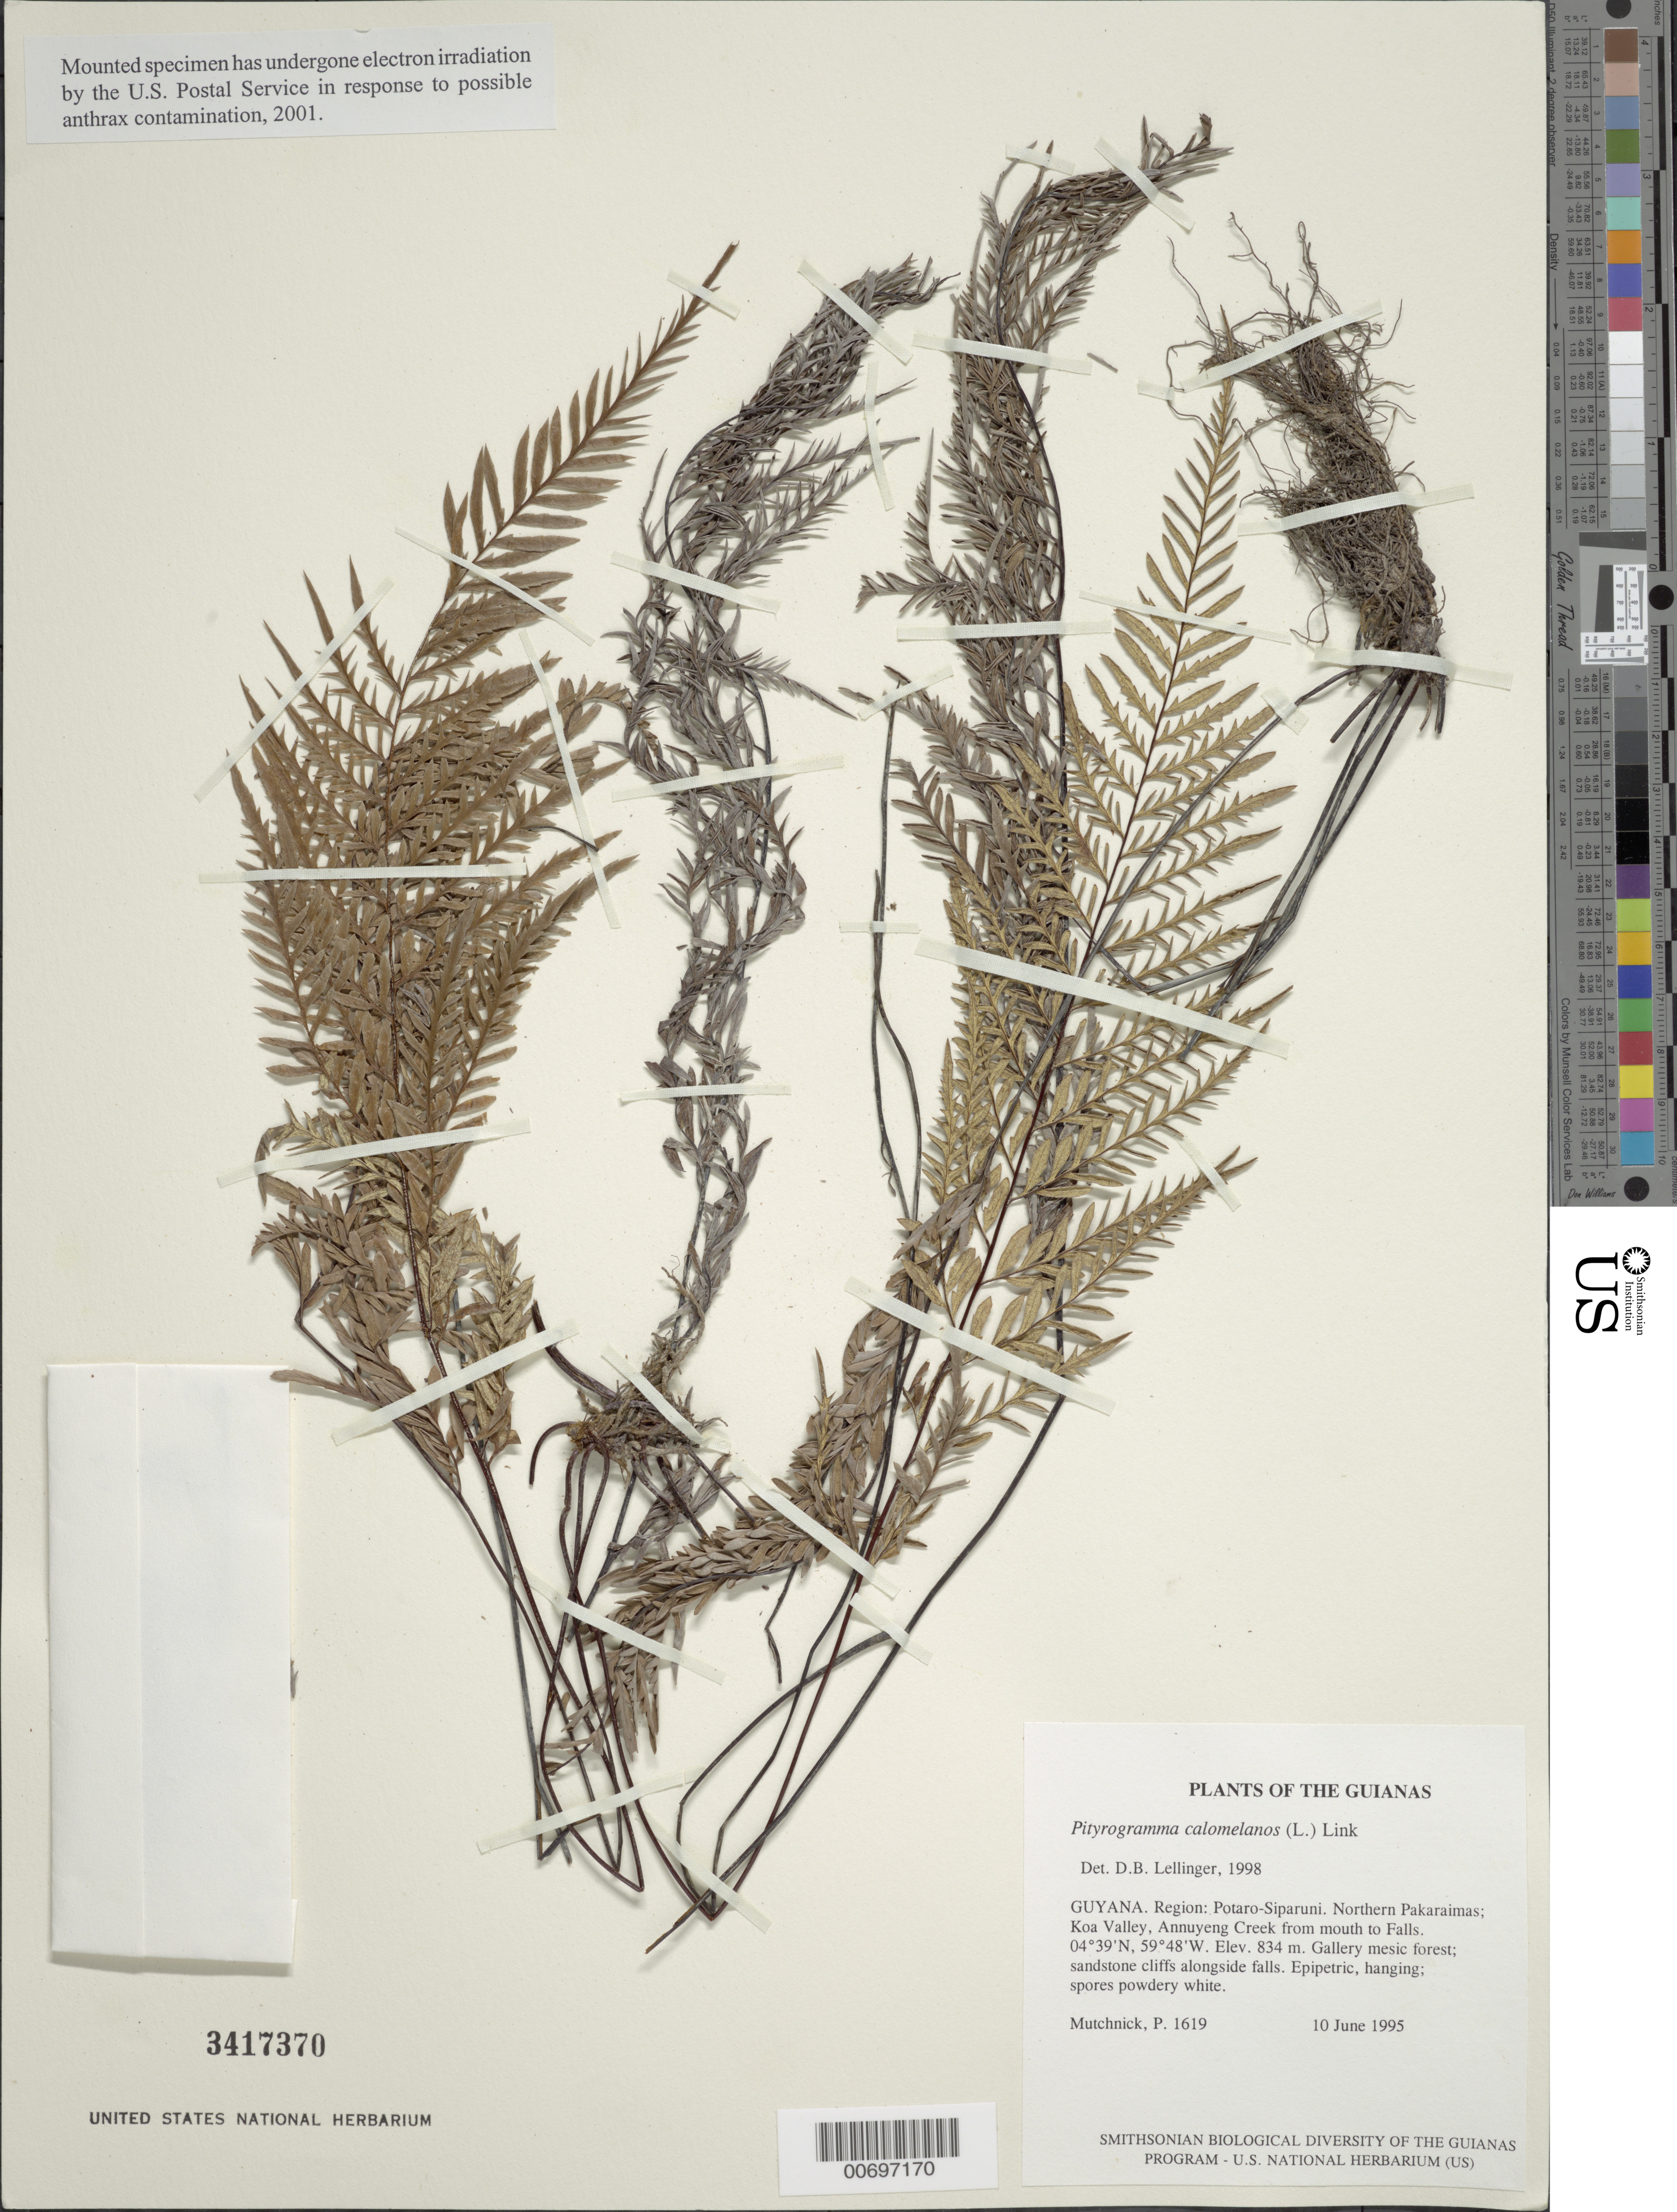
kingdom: Plantae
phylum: Tracheophyta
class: Polypodiopsida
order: Polypodiales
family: Pteridaceae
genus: Pityrogramma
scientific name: Pityrogramma calomelanos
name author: (L.) Link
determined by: Lellinger, David B., (BOT), Smithsonian Institution - National Museum of Natural History (UNITED STATES)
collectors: P. Mutchnick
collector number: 1619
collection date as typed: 10 June 1995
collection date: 1995-06-10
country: Guyana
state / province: Potaro-Siparuni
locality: Northern Pakaraimas; Koa Valley, Annuyeng Creek from mouth to Falls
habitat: Gallery mesic forest; sandstone cliffs alongside falls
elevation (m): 834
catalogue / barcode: US 3417370